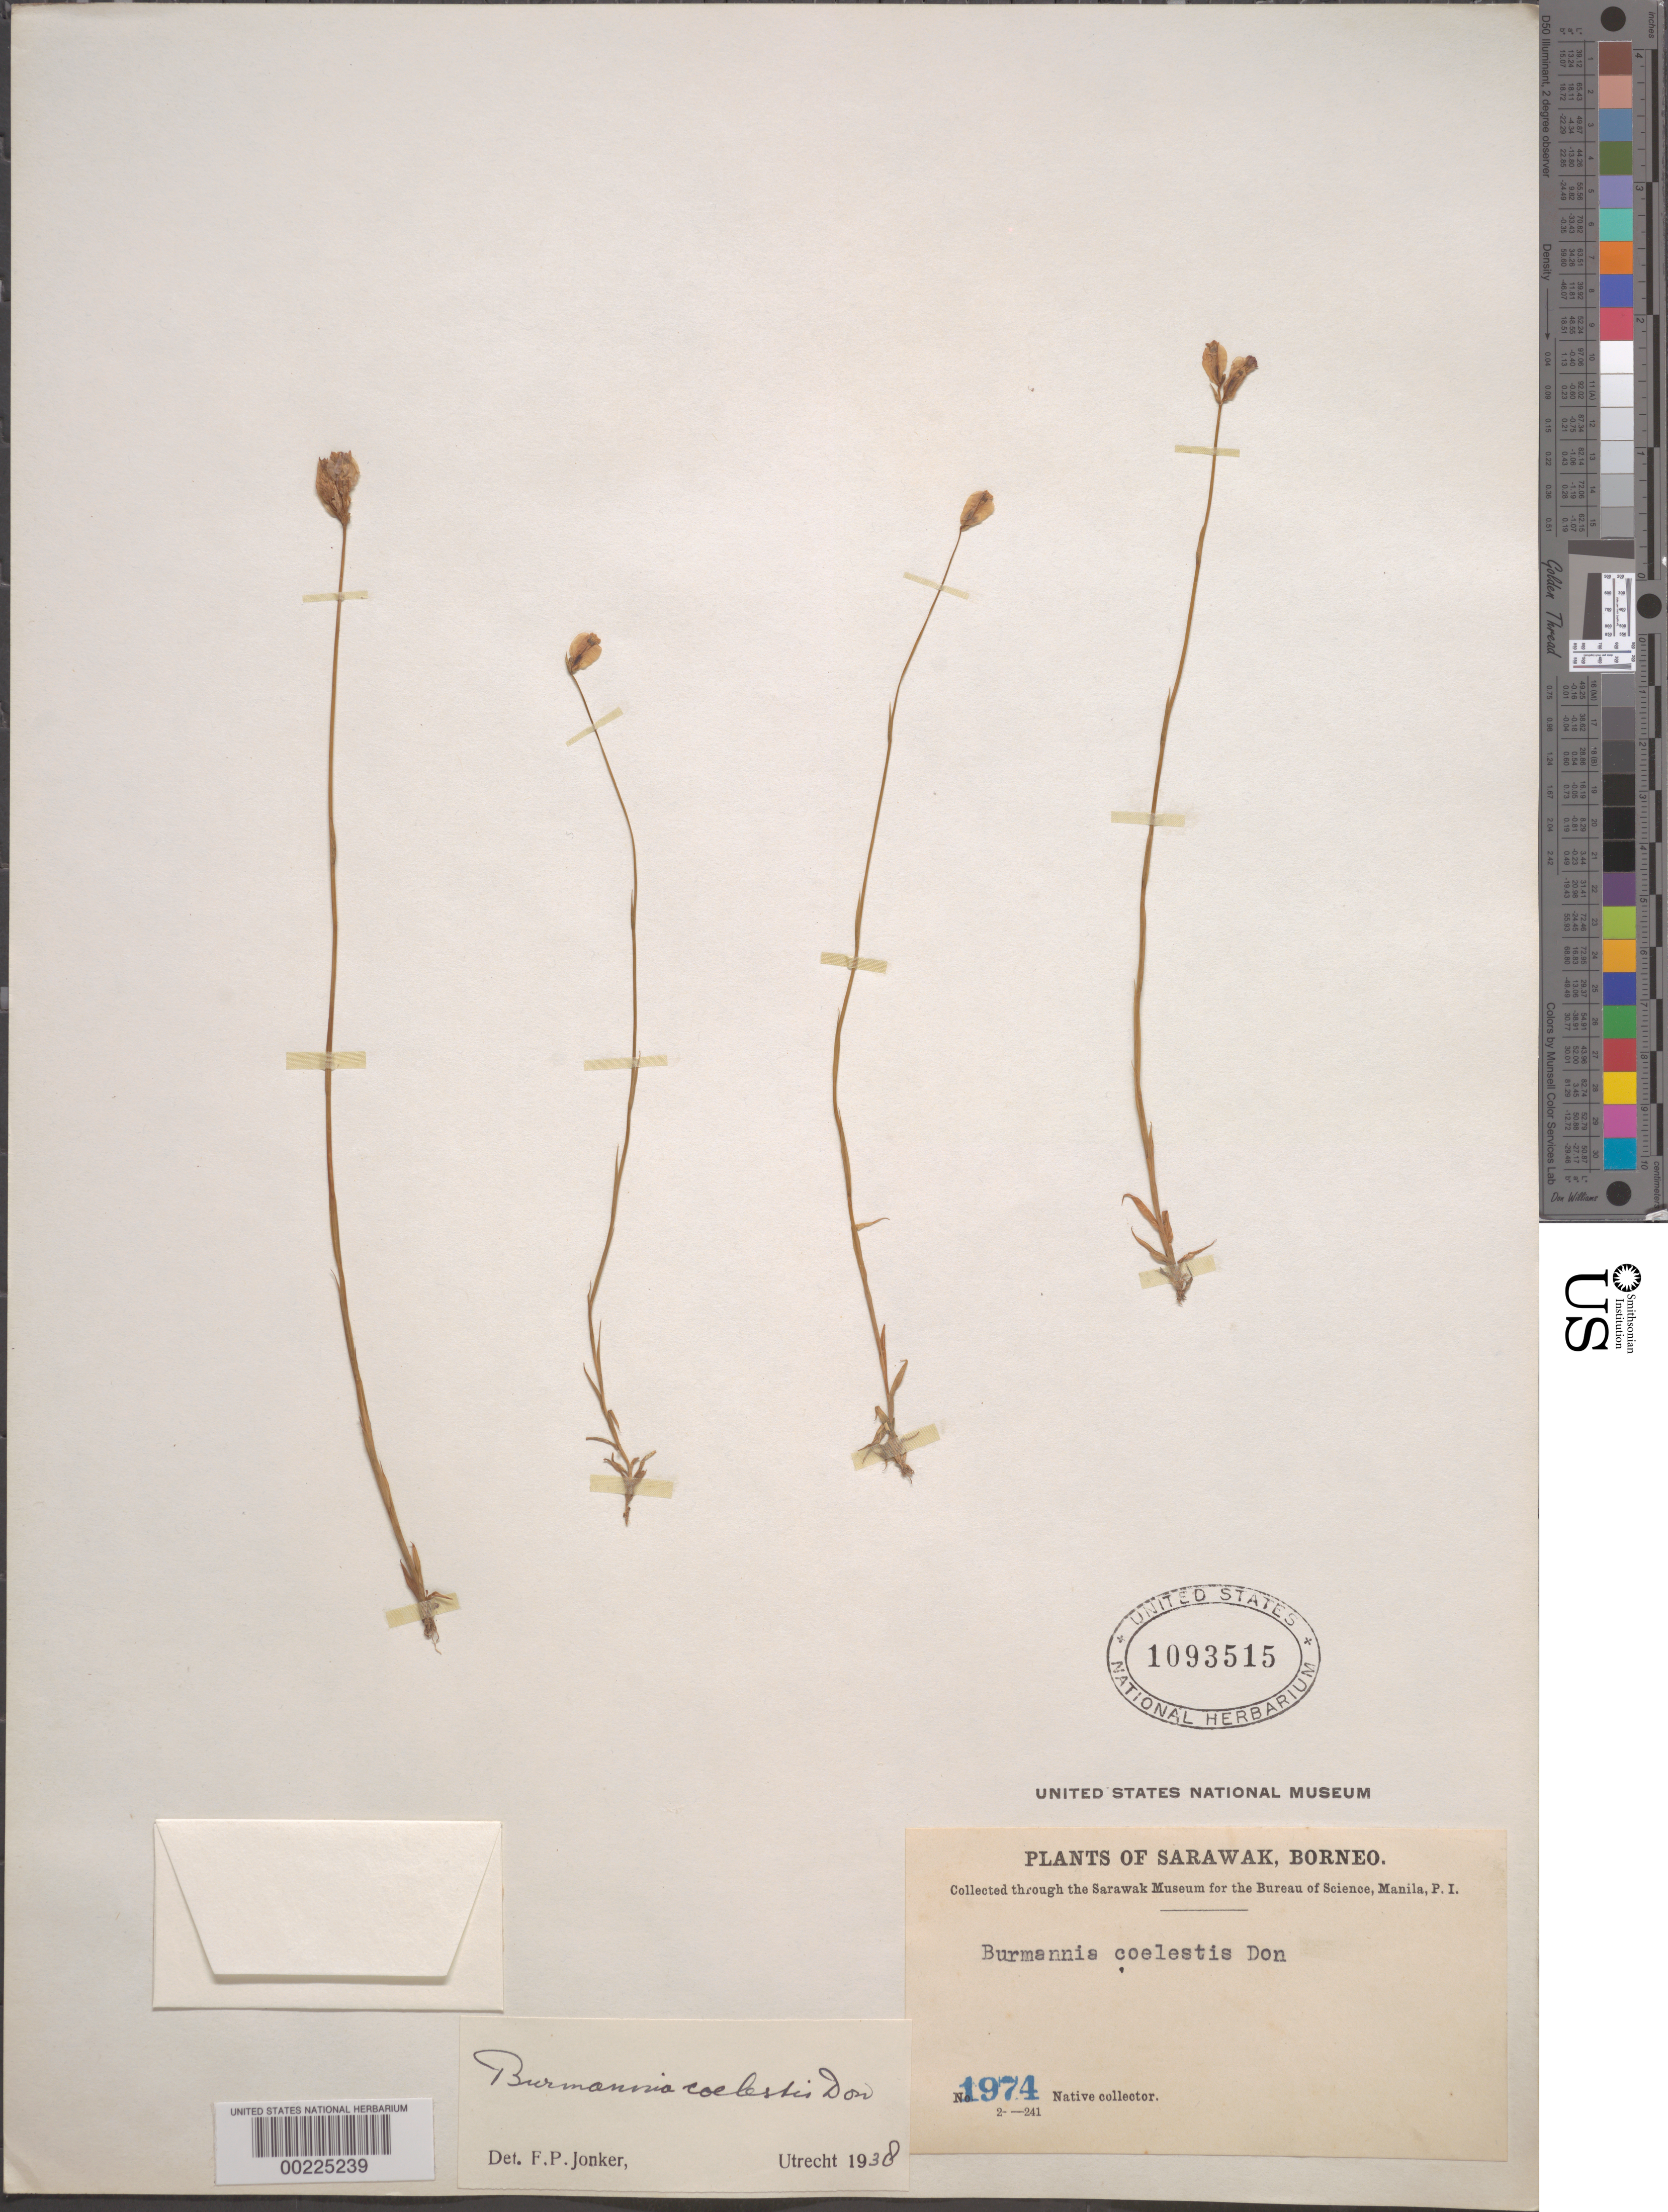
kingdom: Plantae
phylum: Tracheophyta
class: Liliopsida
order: Dioscoreales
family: Burmanniaceae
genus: Burmannia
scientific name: Burmannia coelestis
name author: D. Don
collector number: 1974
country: Malaysia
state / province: Sarawak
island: Borneo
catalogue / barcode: US 1093515